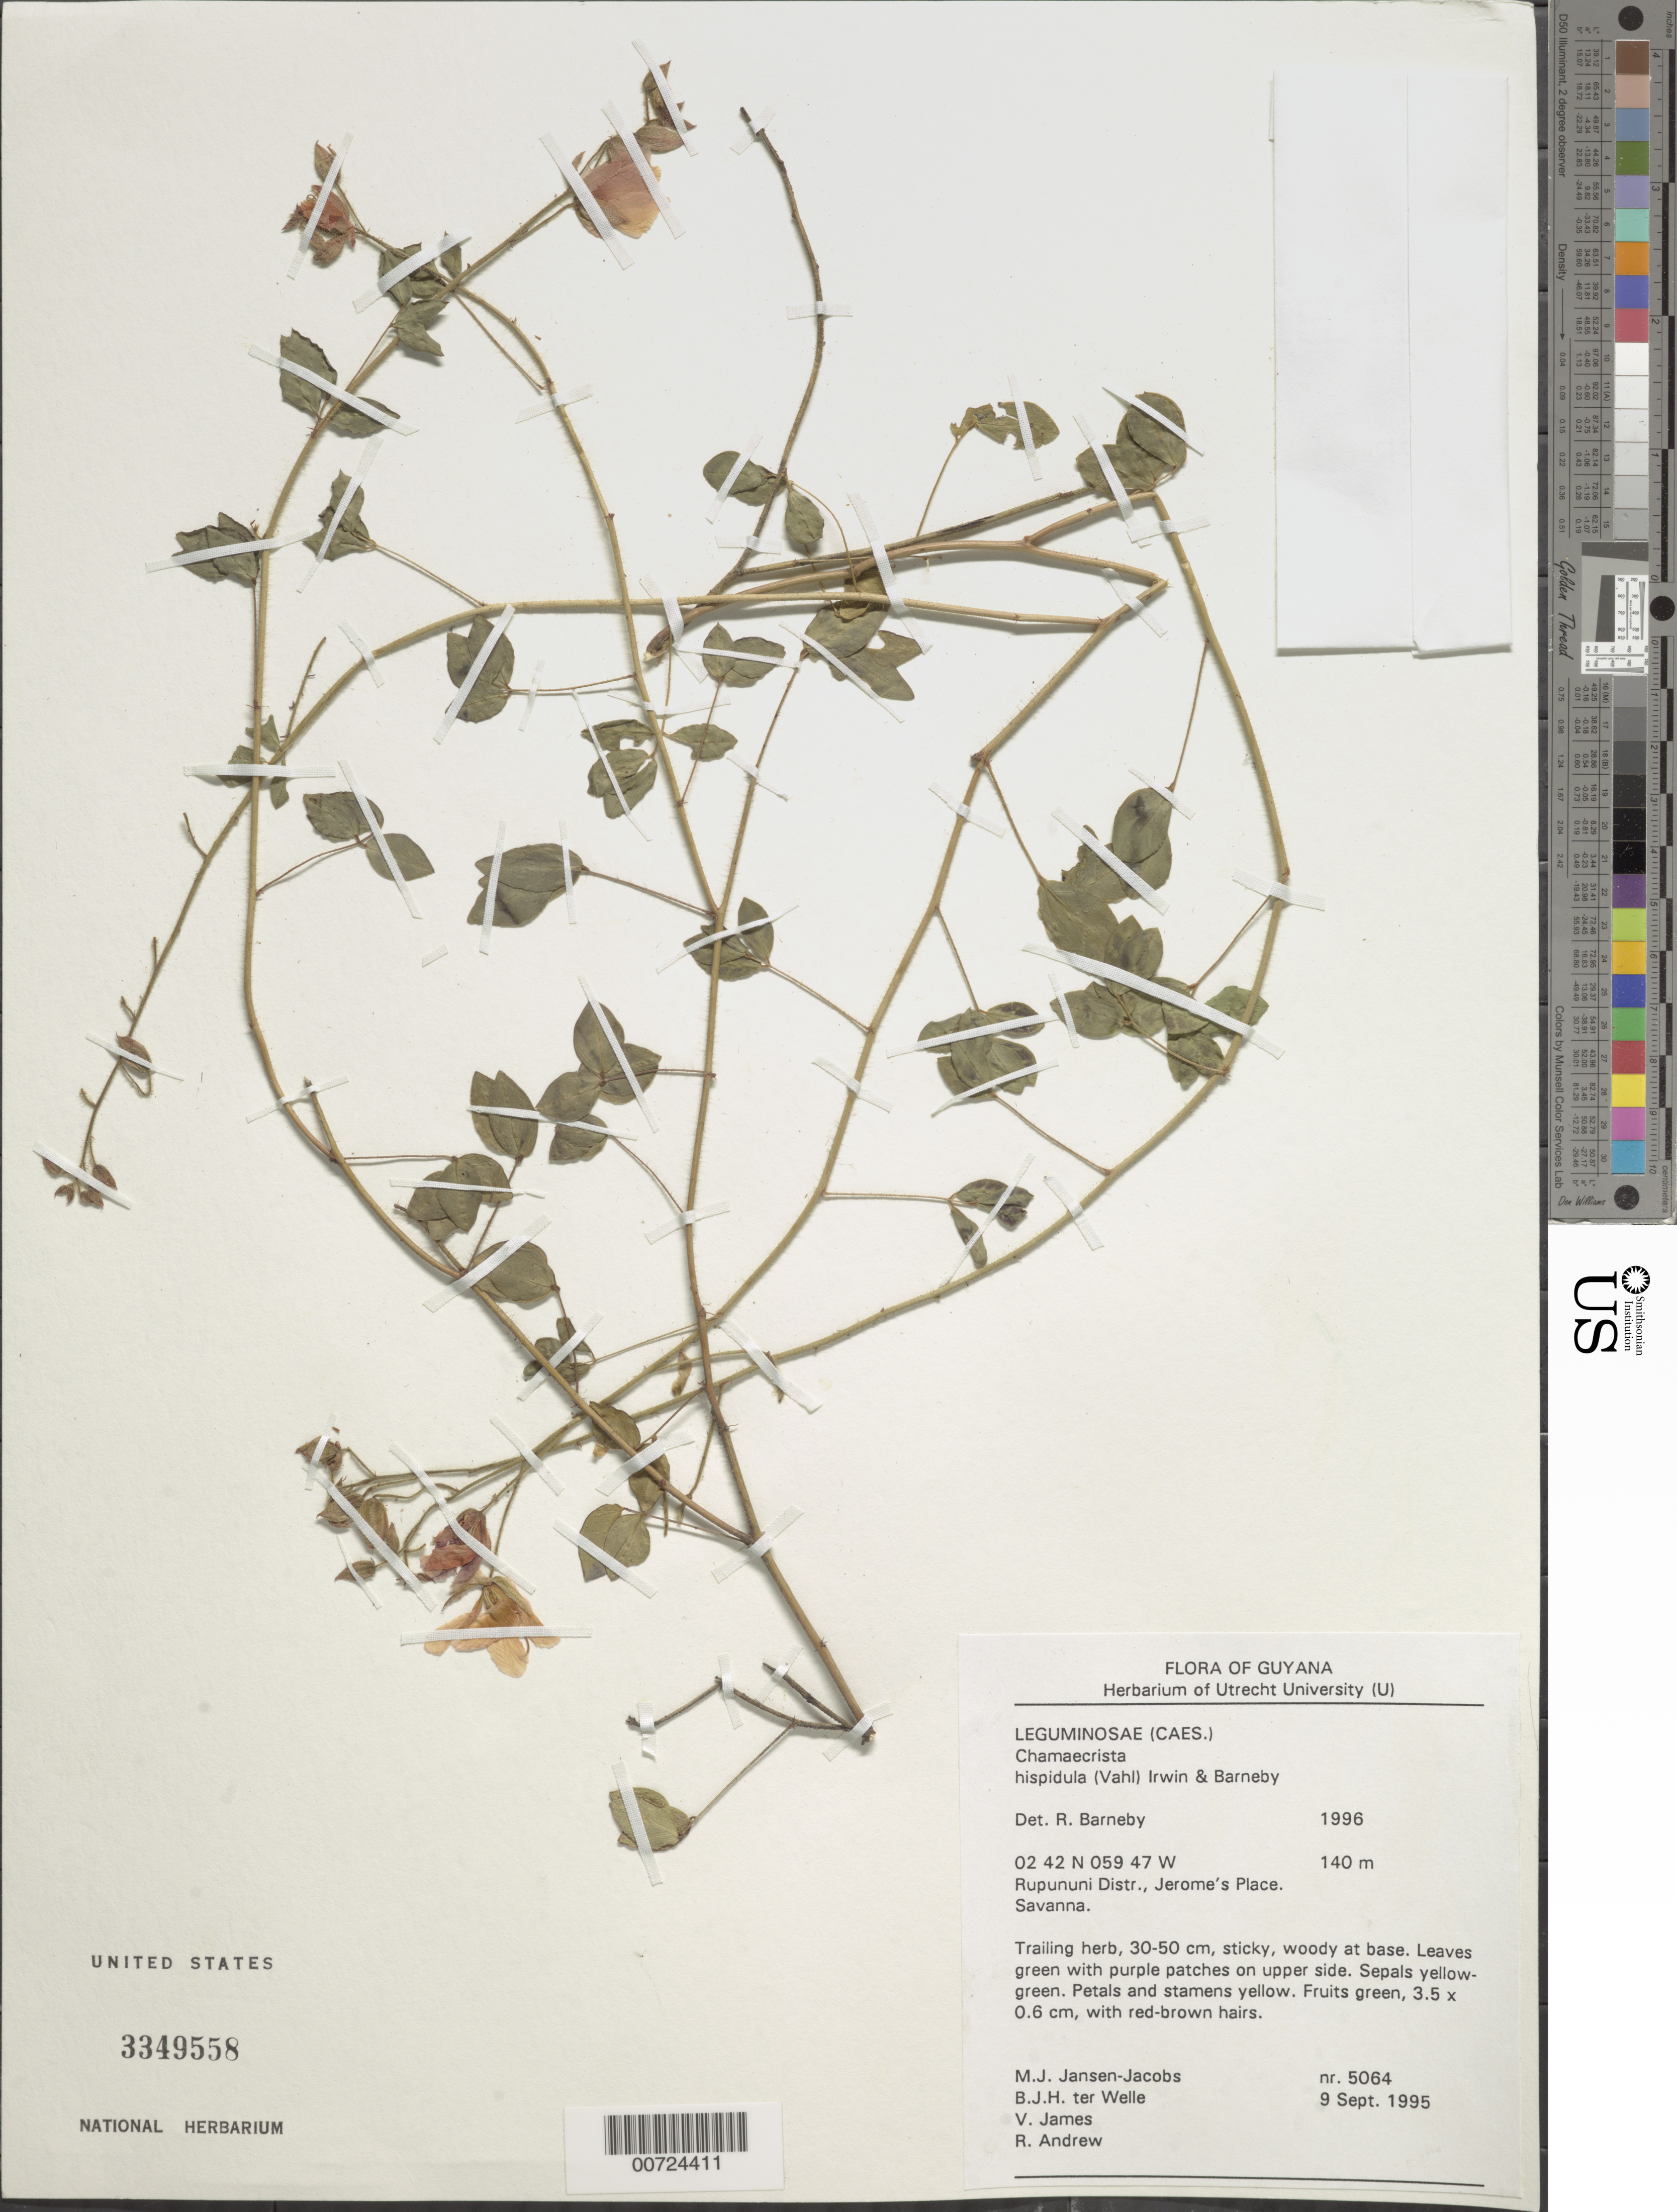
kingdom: Plantae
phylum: Tracheophyta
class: Magnoliopsida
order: Fabales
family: Fabaceae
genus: Chamaecrista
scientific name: Chamaecrista hispidula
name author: (Vahl) H.S. Irwin & Barneby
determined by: Barneby, Rupert C., (NY)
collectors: M. J. Jansen-Jacobs, B. Welle, V. James & R. Andrew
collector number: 5064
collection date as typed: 9-Sep-95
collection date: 1995-09-09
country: Guyana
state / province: U. Takutu-U. Essequibo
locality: Jerome's Place, Talidku Mt., Rupununi Dist.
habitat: Savanna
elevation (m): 140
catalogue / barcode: US 3349558